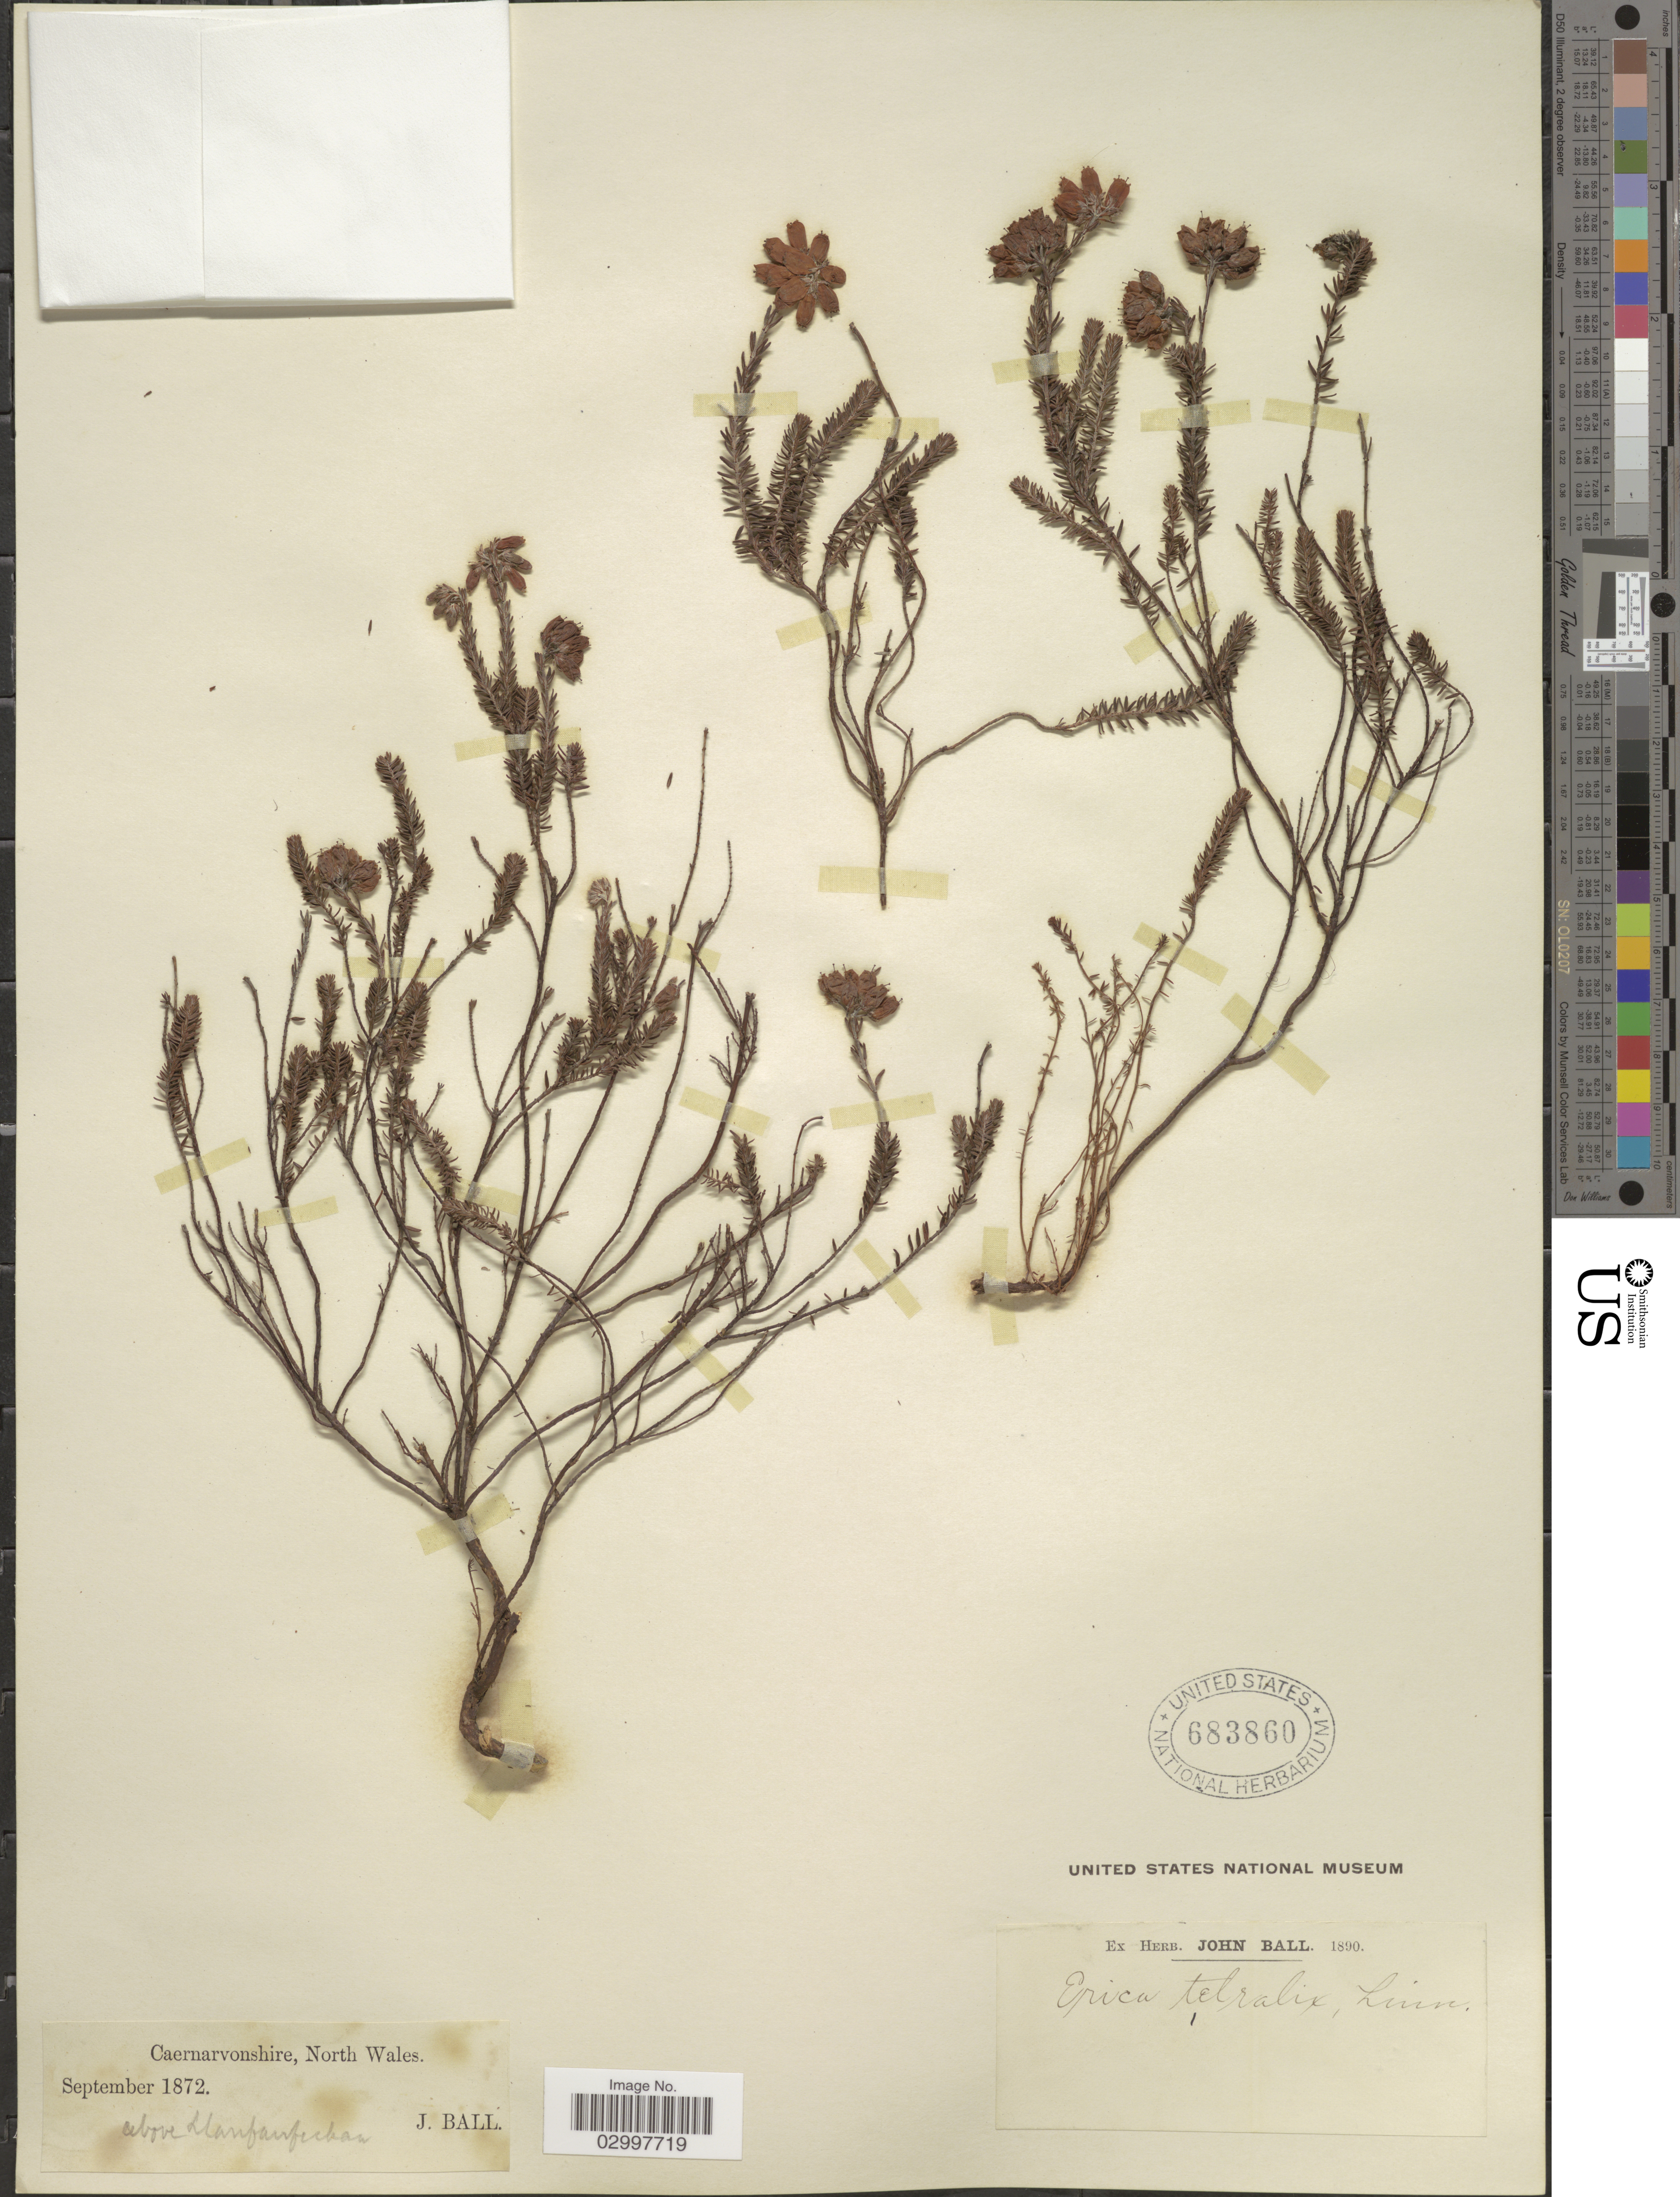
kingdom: Plantae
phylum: Tracheophyta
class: Magnoliopsida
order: Ericales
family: Ericaceae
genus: Erica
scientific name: Erica tetralix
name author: L.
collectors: J. Ball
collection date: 1872-09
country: United Kingdom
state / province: Wales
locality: Caernarvonshire, North Wales. Above Llanfairfechan.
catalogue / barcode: US 683860